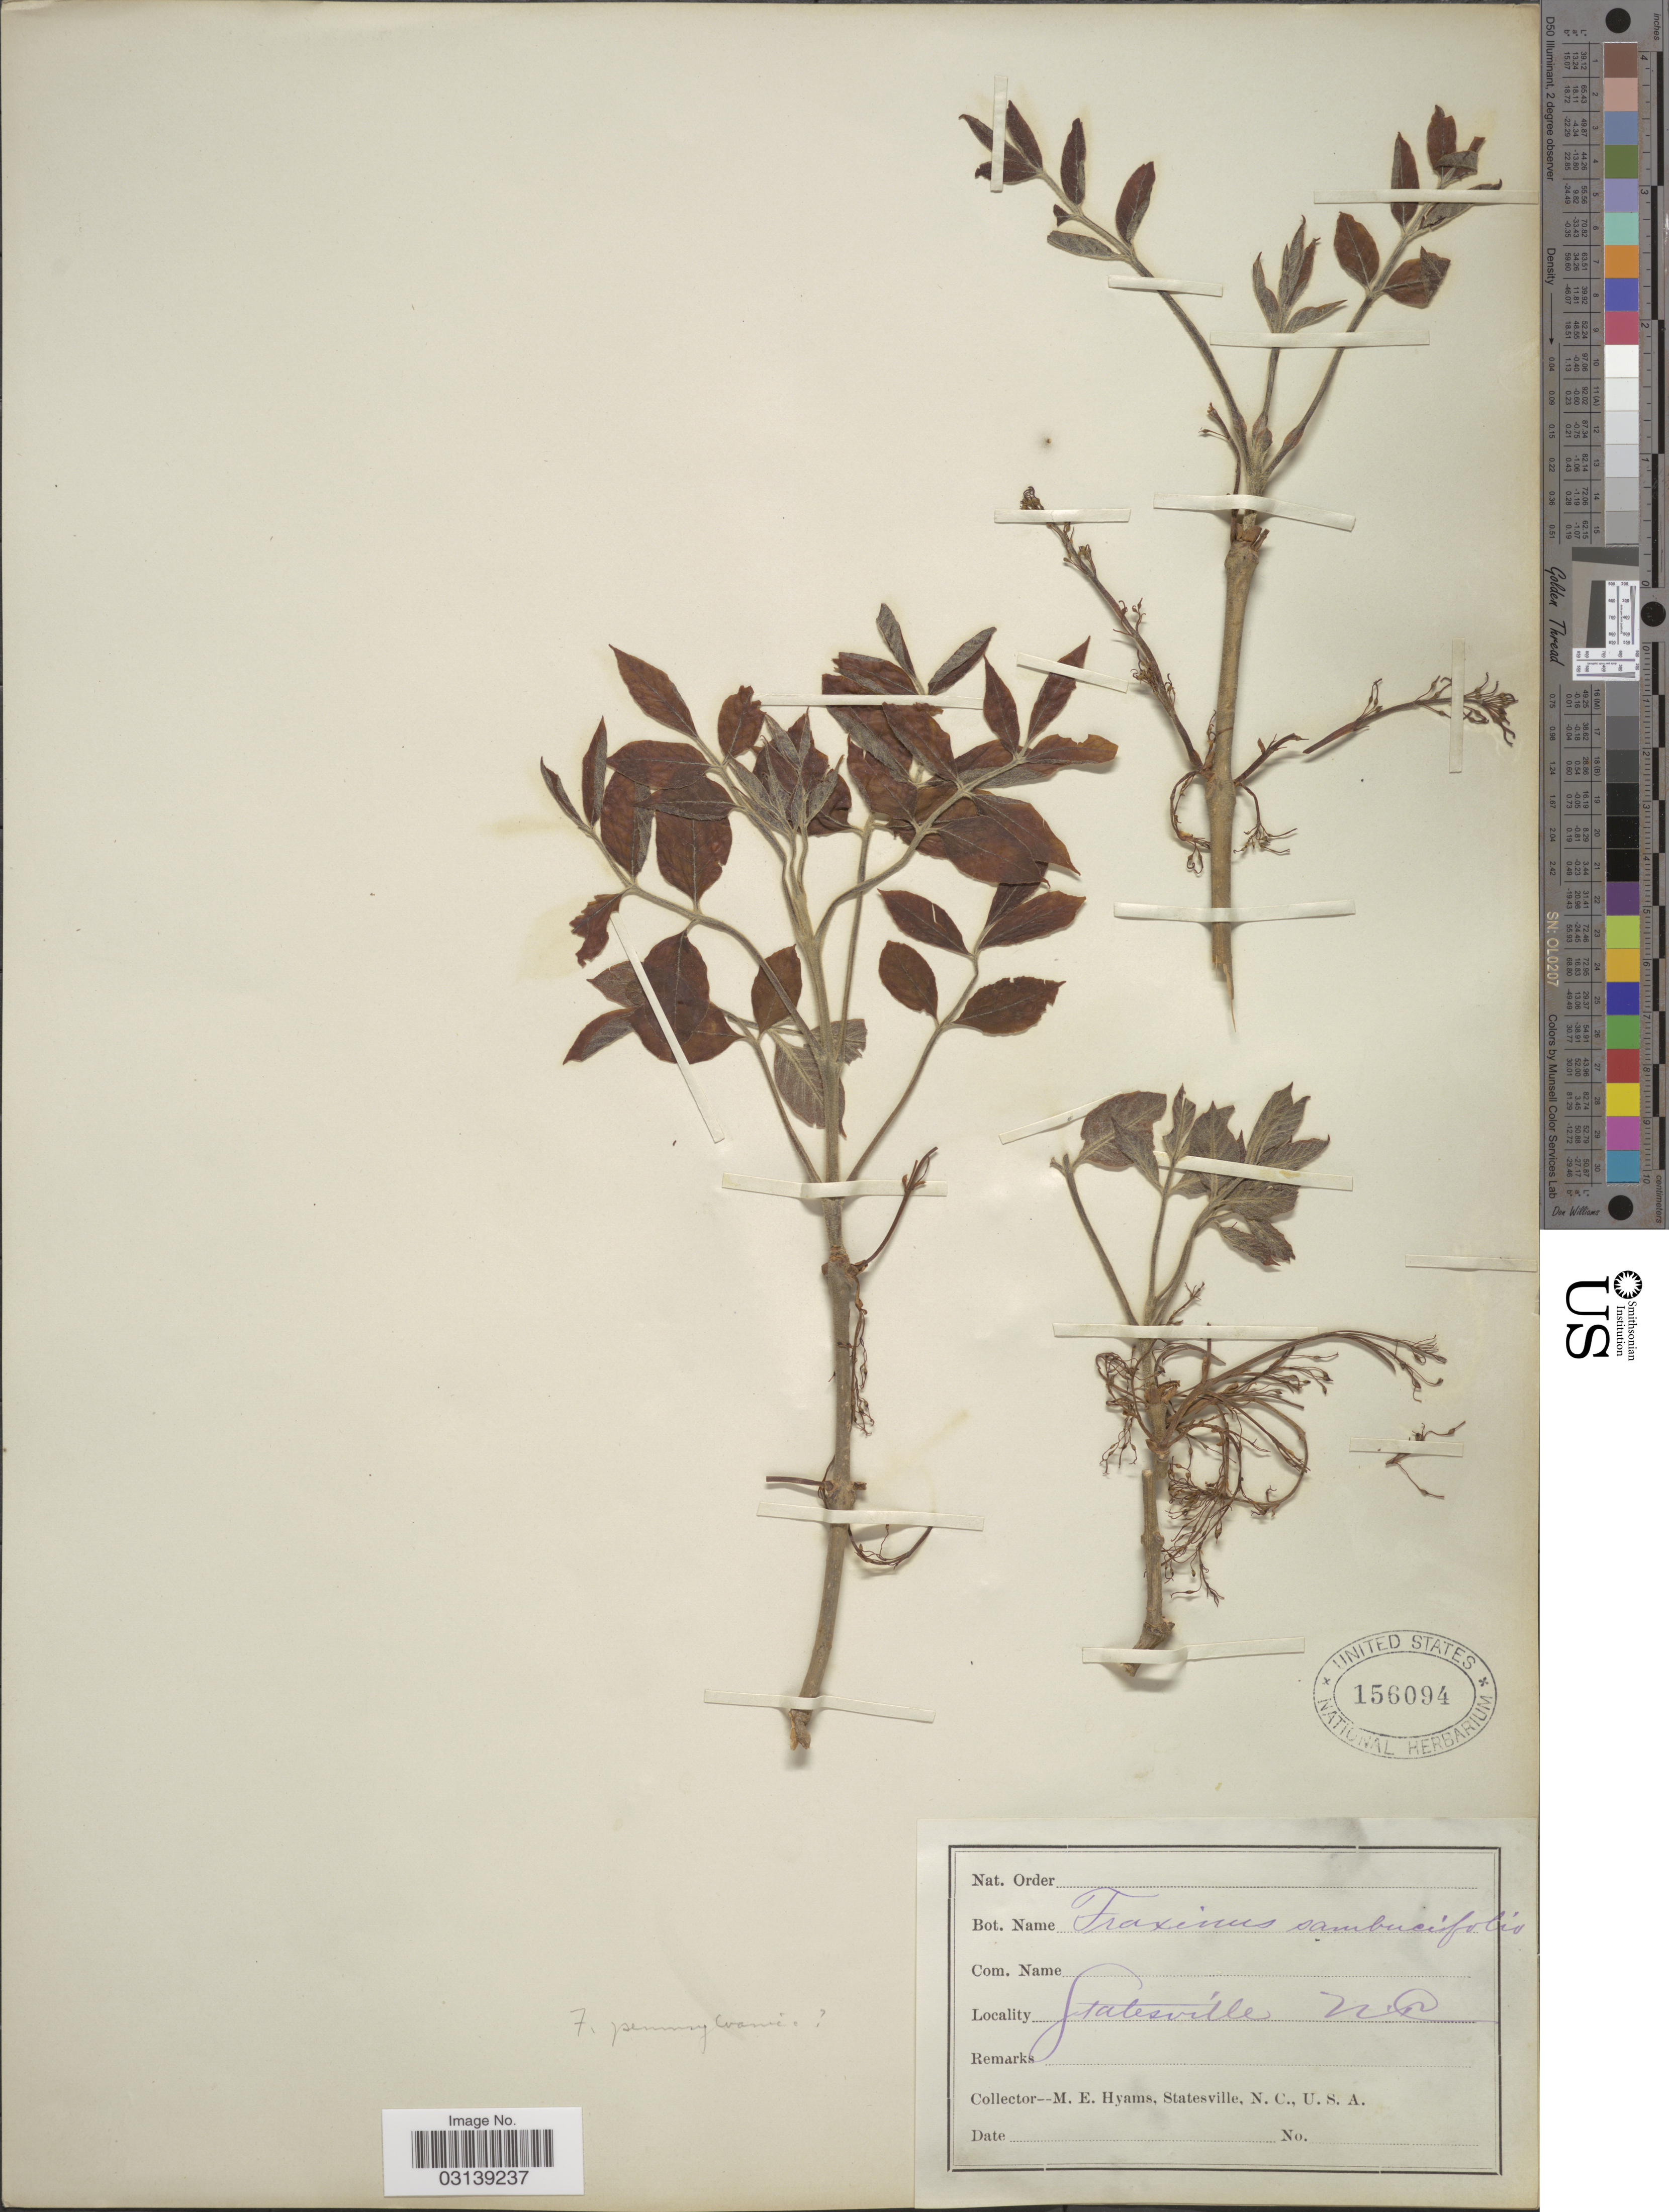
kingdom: Plantae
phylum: Tracheophyta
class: Magnoliopsida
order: Lamiales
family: Oleaceae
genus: Fraxinus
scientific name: Fraxinus pennsylvanica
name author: Marshall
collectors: M. E. Hyams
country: United States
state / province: North Carolina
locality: Statesville.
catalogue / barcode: US 156094